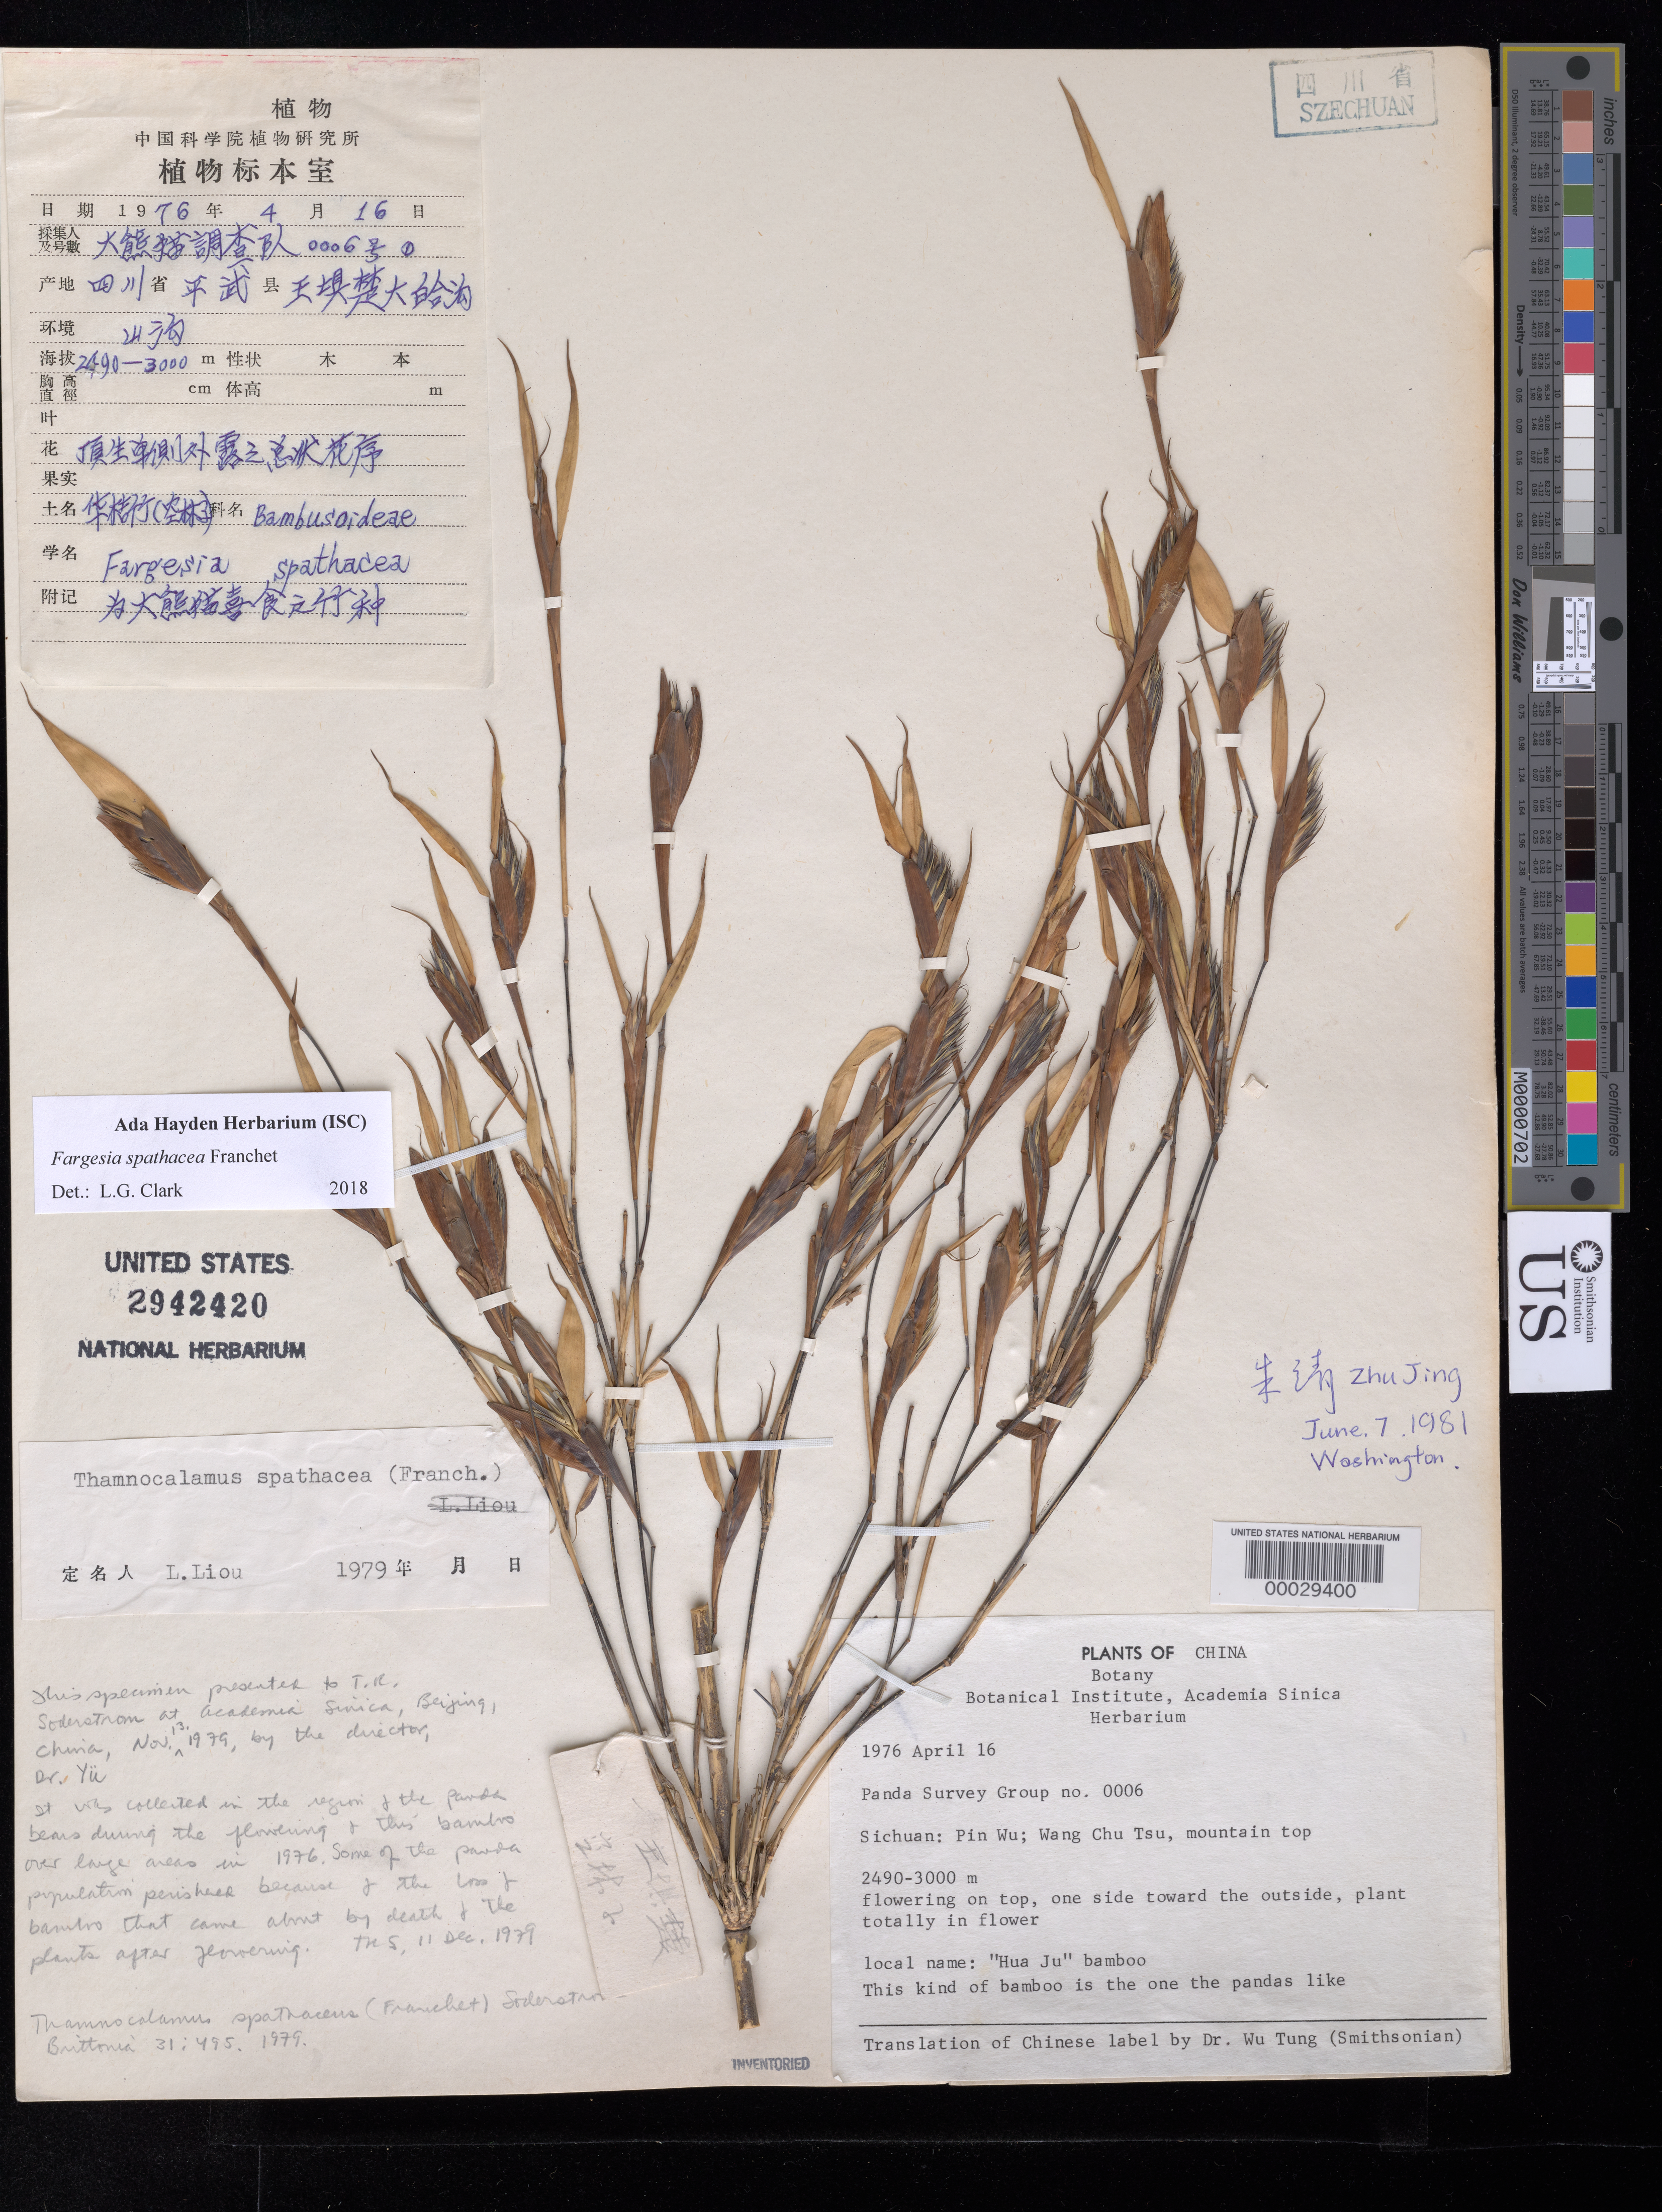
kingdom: Plantae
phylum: Tracheophyta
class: Liliopsida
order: Poales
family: Poaceae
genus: Fargesia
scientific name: Fargesia spathacea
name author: Franch.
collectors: Panda Survey Group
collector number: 0006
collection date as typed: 16 Apr 1976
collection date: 1976-04-16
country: China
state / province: Sichuan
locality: Pin wu; wang chu tsu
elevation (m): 2490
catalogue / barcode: US 2942420